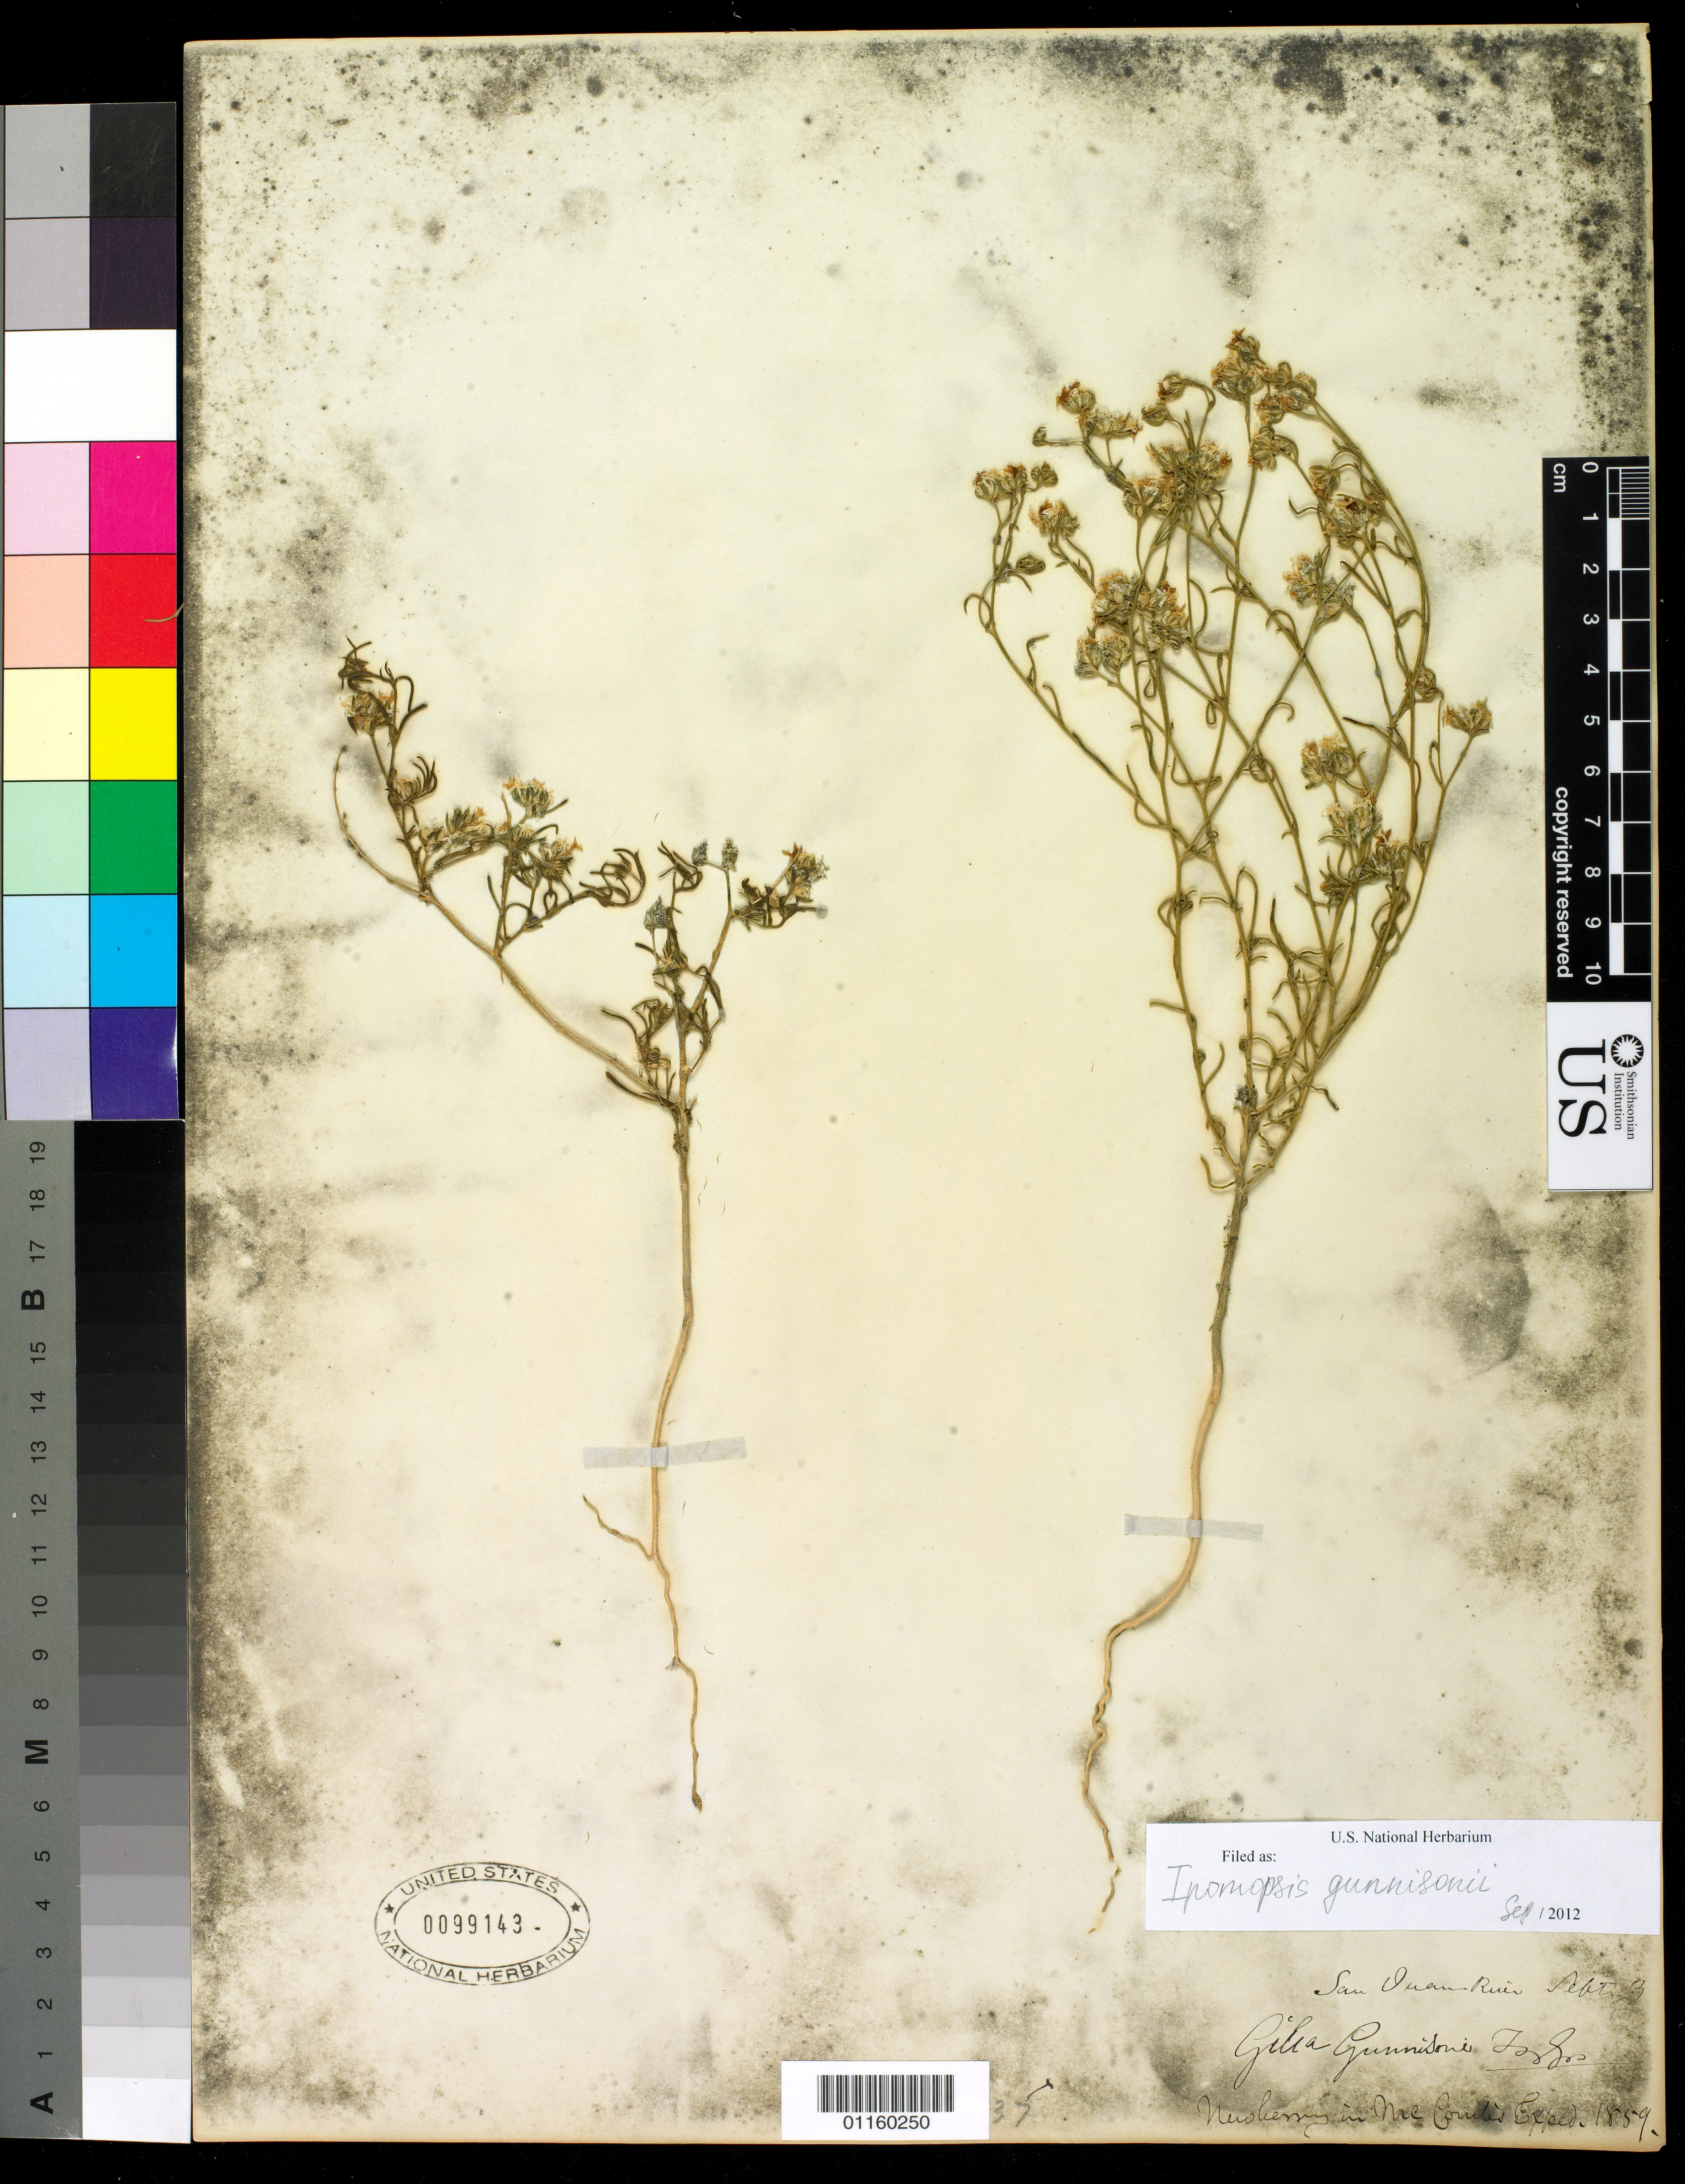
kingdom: Plantae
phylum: Tracheophyta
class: Magnoliopsida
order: Ericales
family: Polemoniaceae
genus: Ipomopsis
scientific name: Ipomopsis gunnisonii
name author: (Torr. & A. Gray) V.E. Grant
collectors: -. Newberry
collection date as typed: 3 Sep 1859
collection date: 1859-09-03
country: United States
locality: San Juan River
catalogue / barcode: US 99143